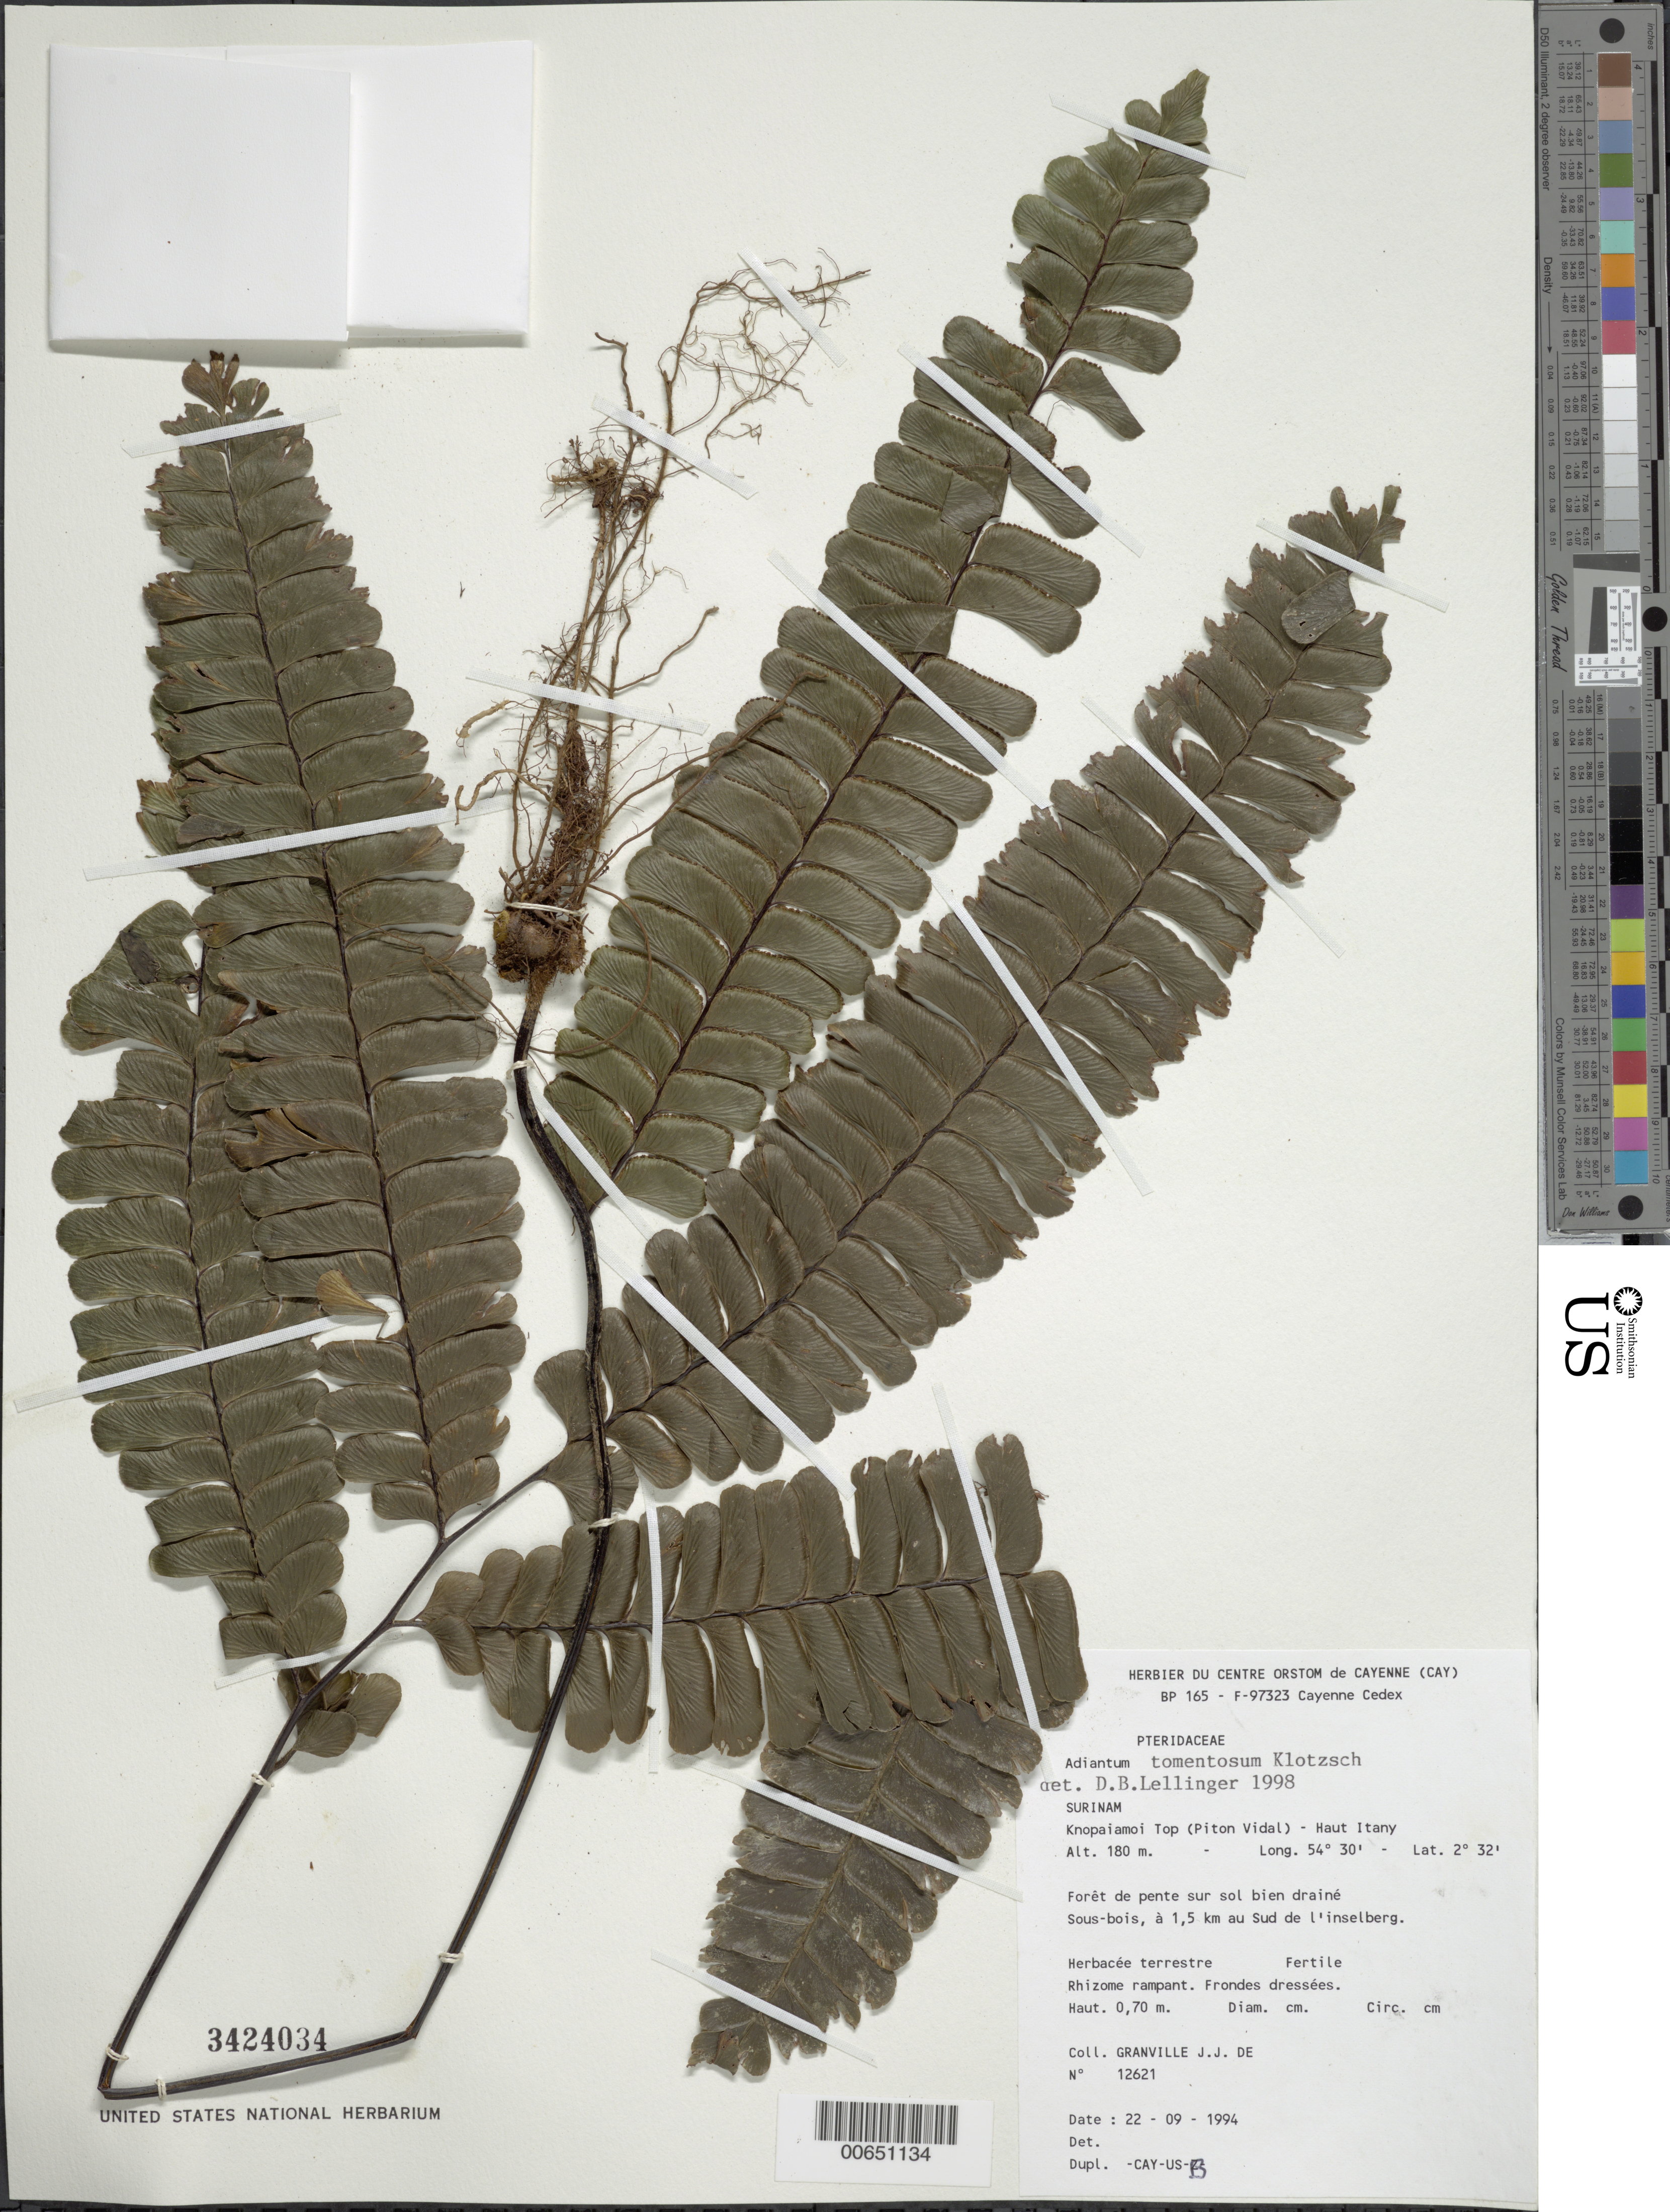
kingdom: Plantae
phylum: Tracheophyta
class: Polypodiopsida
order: Polypodiales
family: Pteridaceae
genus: Adiantum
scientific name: Adiantum tomentosum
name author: Klotzsch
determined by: Lellinger, David B., (BOT), Smithsonian Institution - National Museum of Natural History (UNITED STATES)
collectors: J.-J. de Granville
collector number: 12621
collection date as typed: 22-Sep-94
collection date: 1994-09-22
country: Suriname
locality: Knopaiamoi Top (Piton Vidal), Haut Itany; a 1.5km au Sud de l'inselberg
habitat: Forêt de pente sur sol bien draine; sous-bois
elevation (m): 180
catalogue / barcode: US 3424034